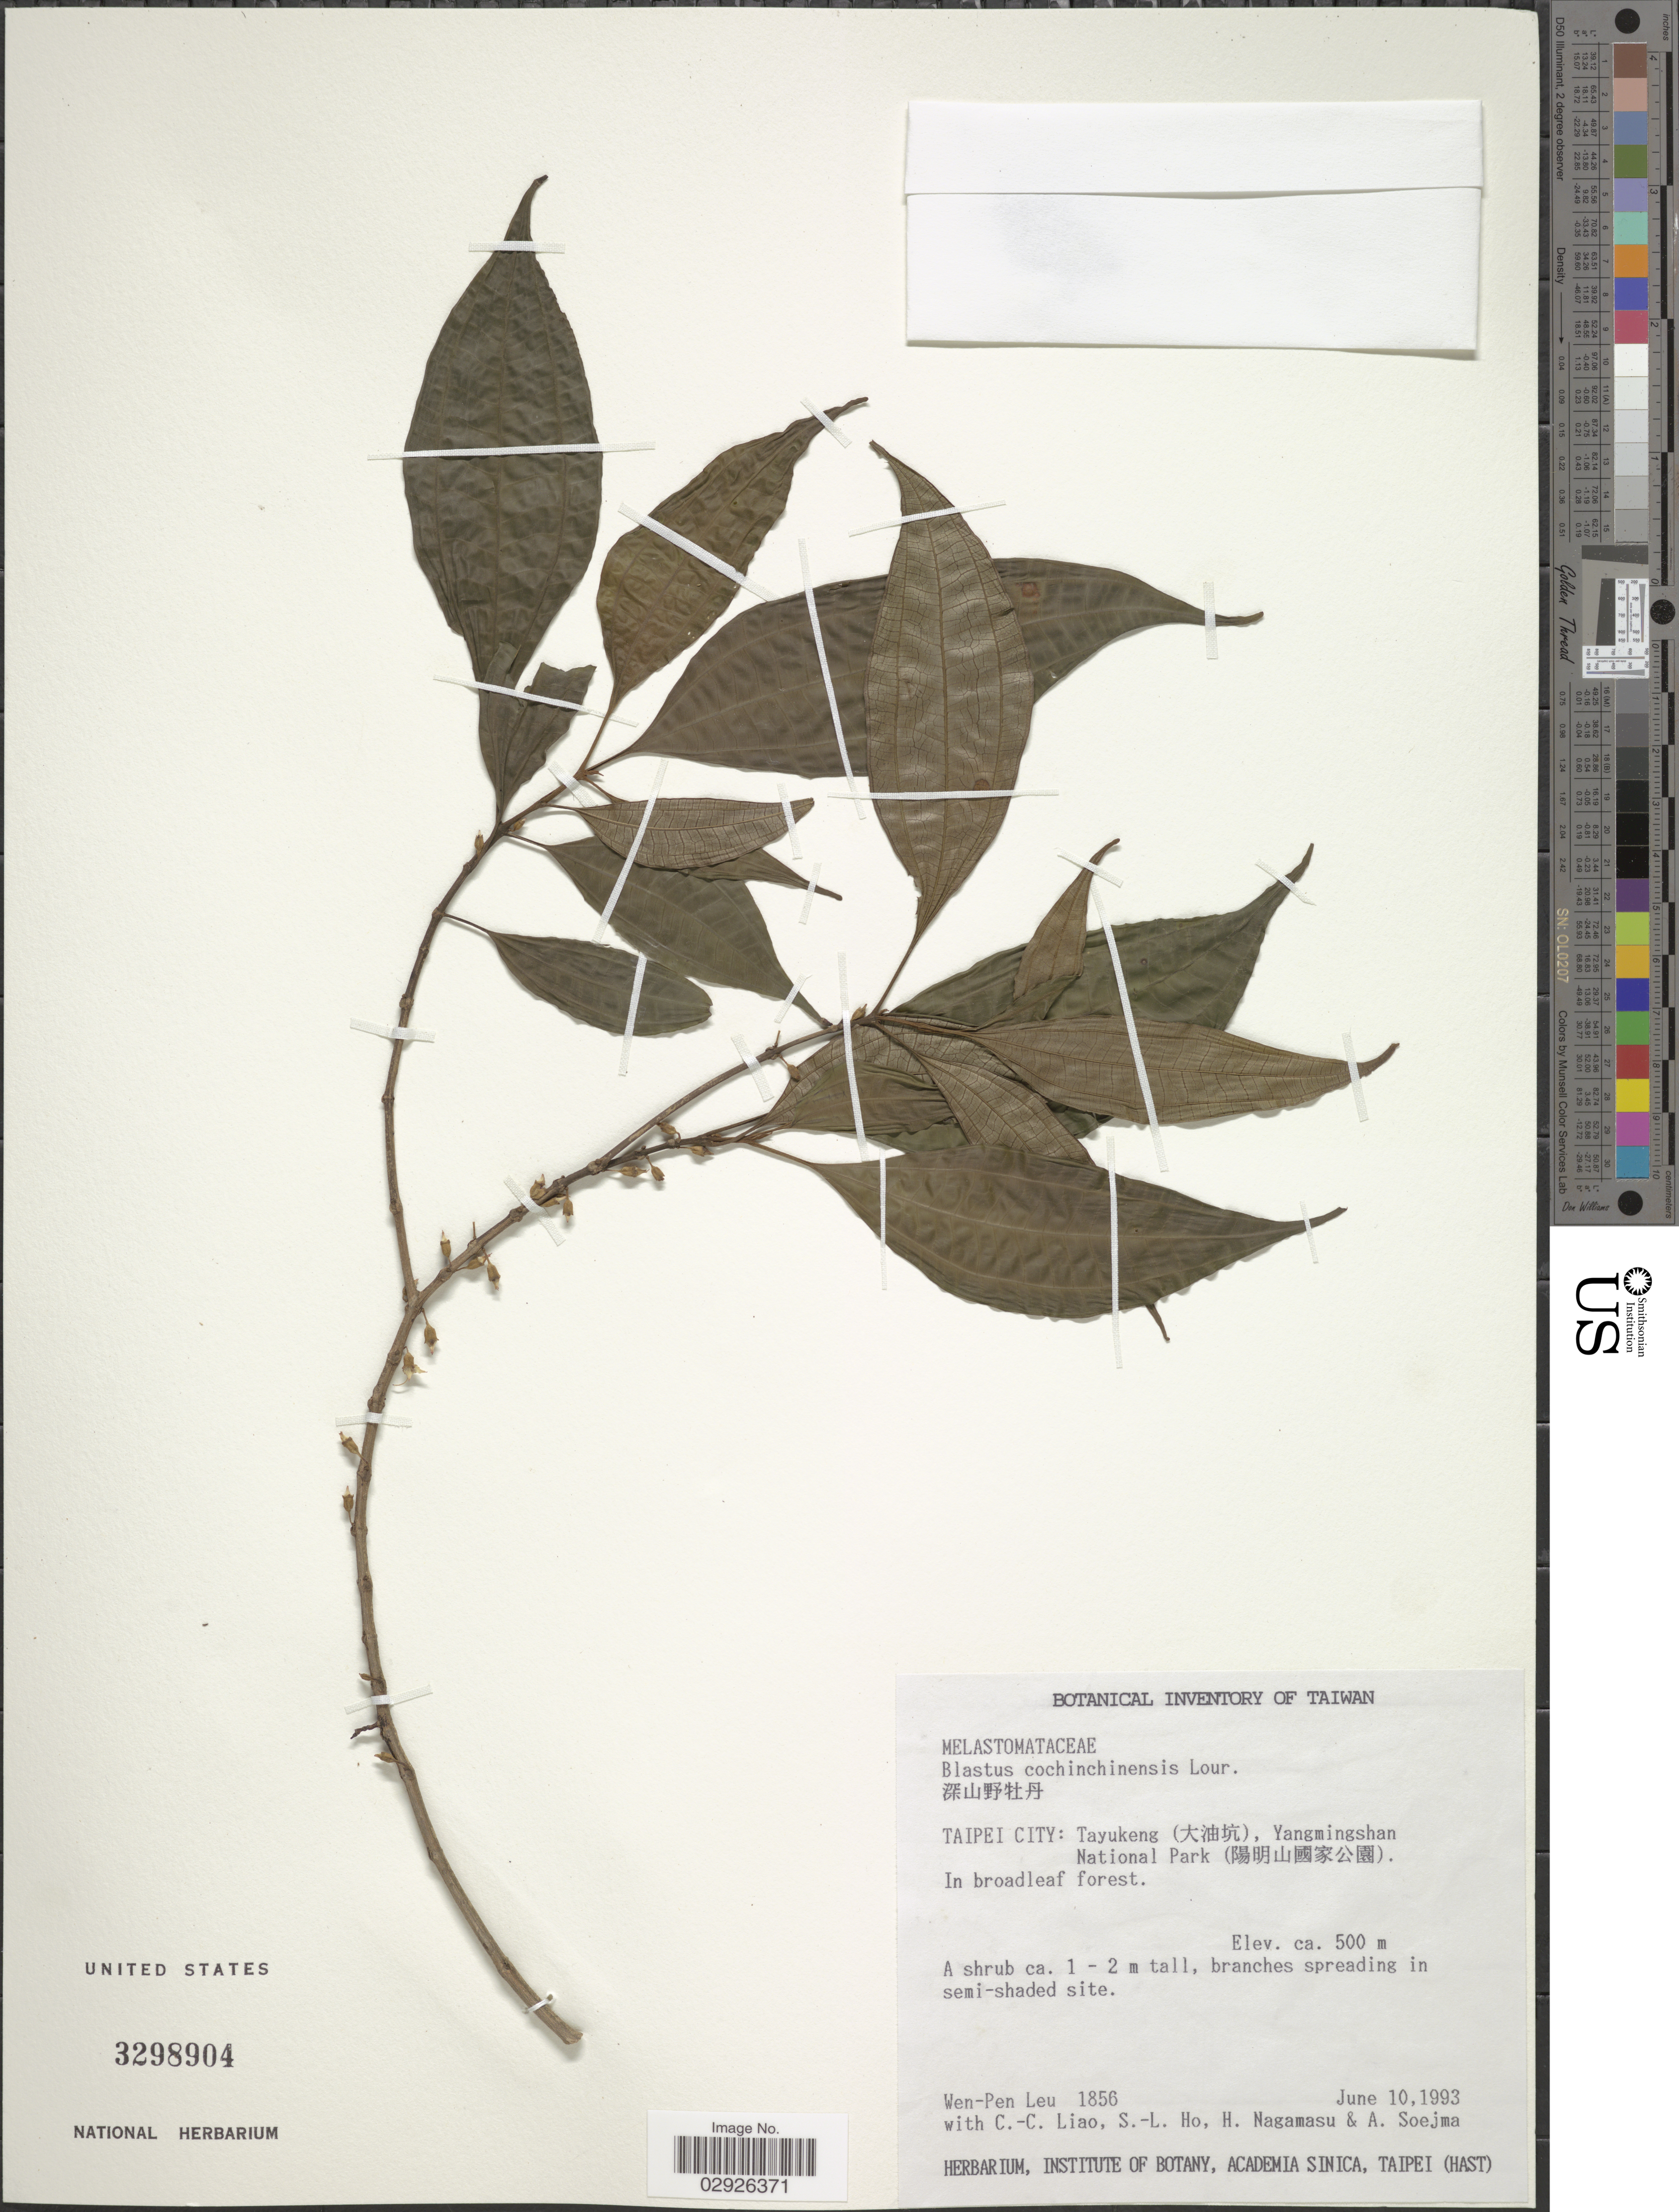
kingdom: Plantae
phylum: Tracheophyta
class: Magnoliopsida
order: Myrtales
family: Melastomataceae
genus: Blastus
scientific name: Blastus cochinchinensis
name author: Lour.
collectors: W. Leu, C. Liao, S. Ho & H. Nagamasu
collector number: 1856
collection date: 1993-06-10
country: Taiwan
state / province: Taipei City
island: Taiwan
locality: Taipei City: Tayukeng, Yangminshan National Park.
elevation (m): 500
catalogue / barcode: US 3298904